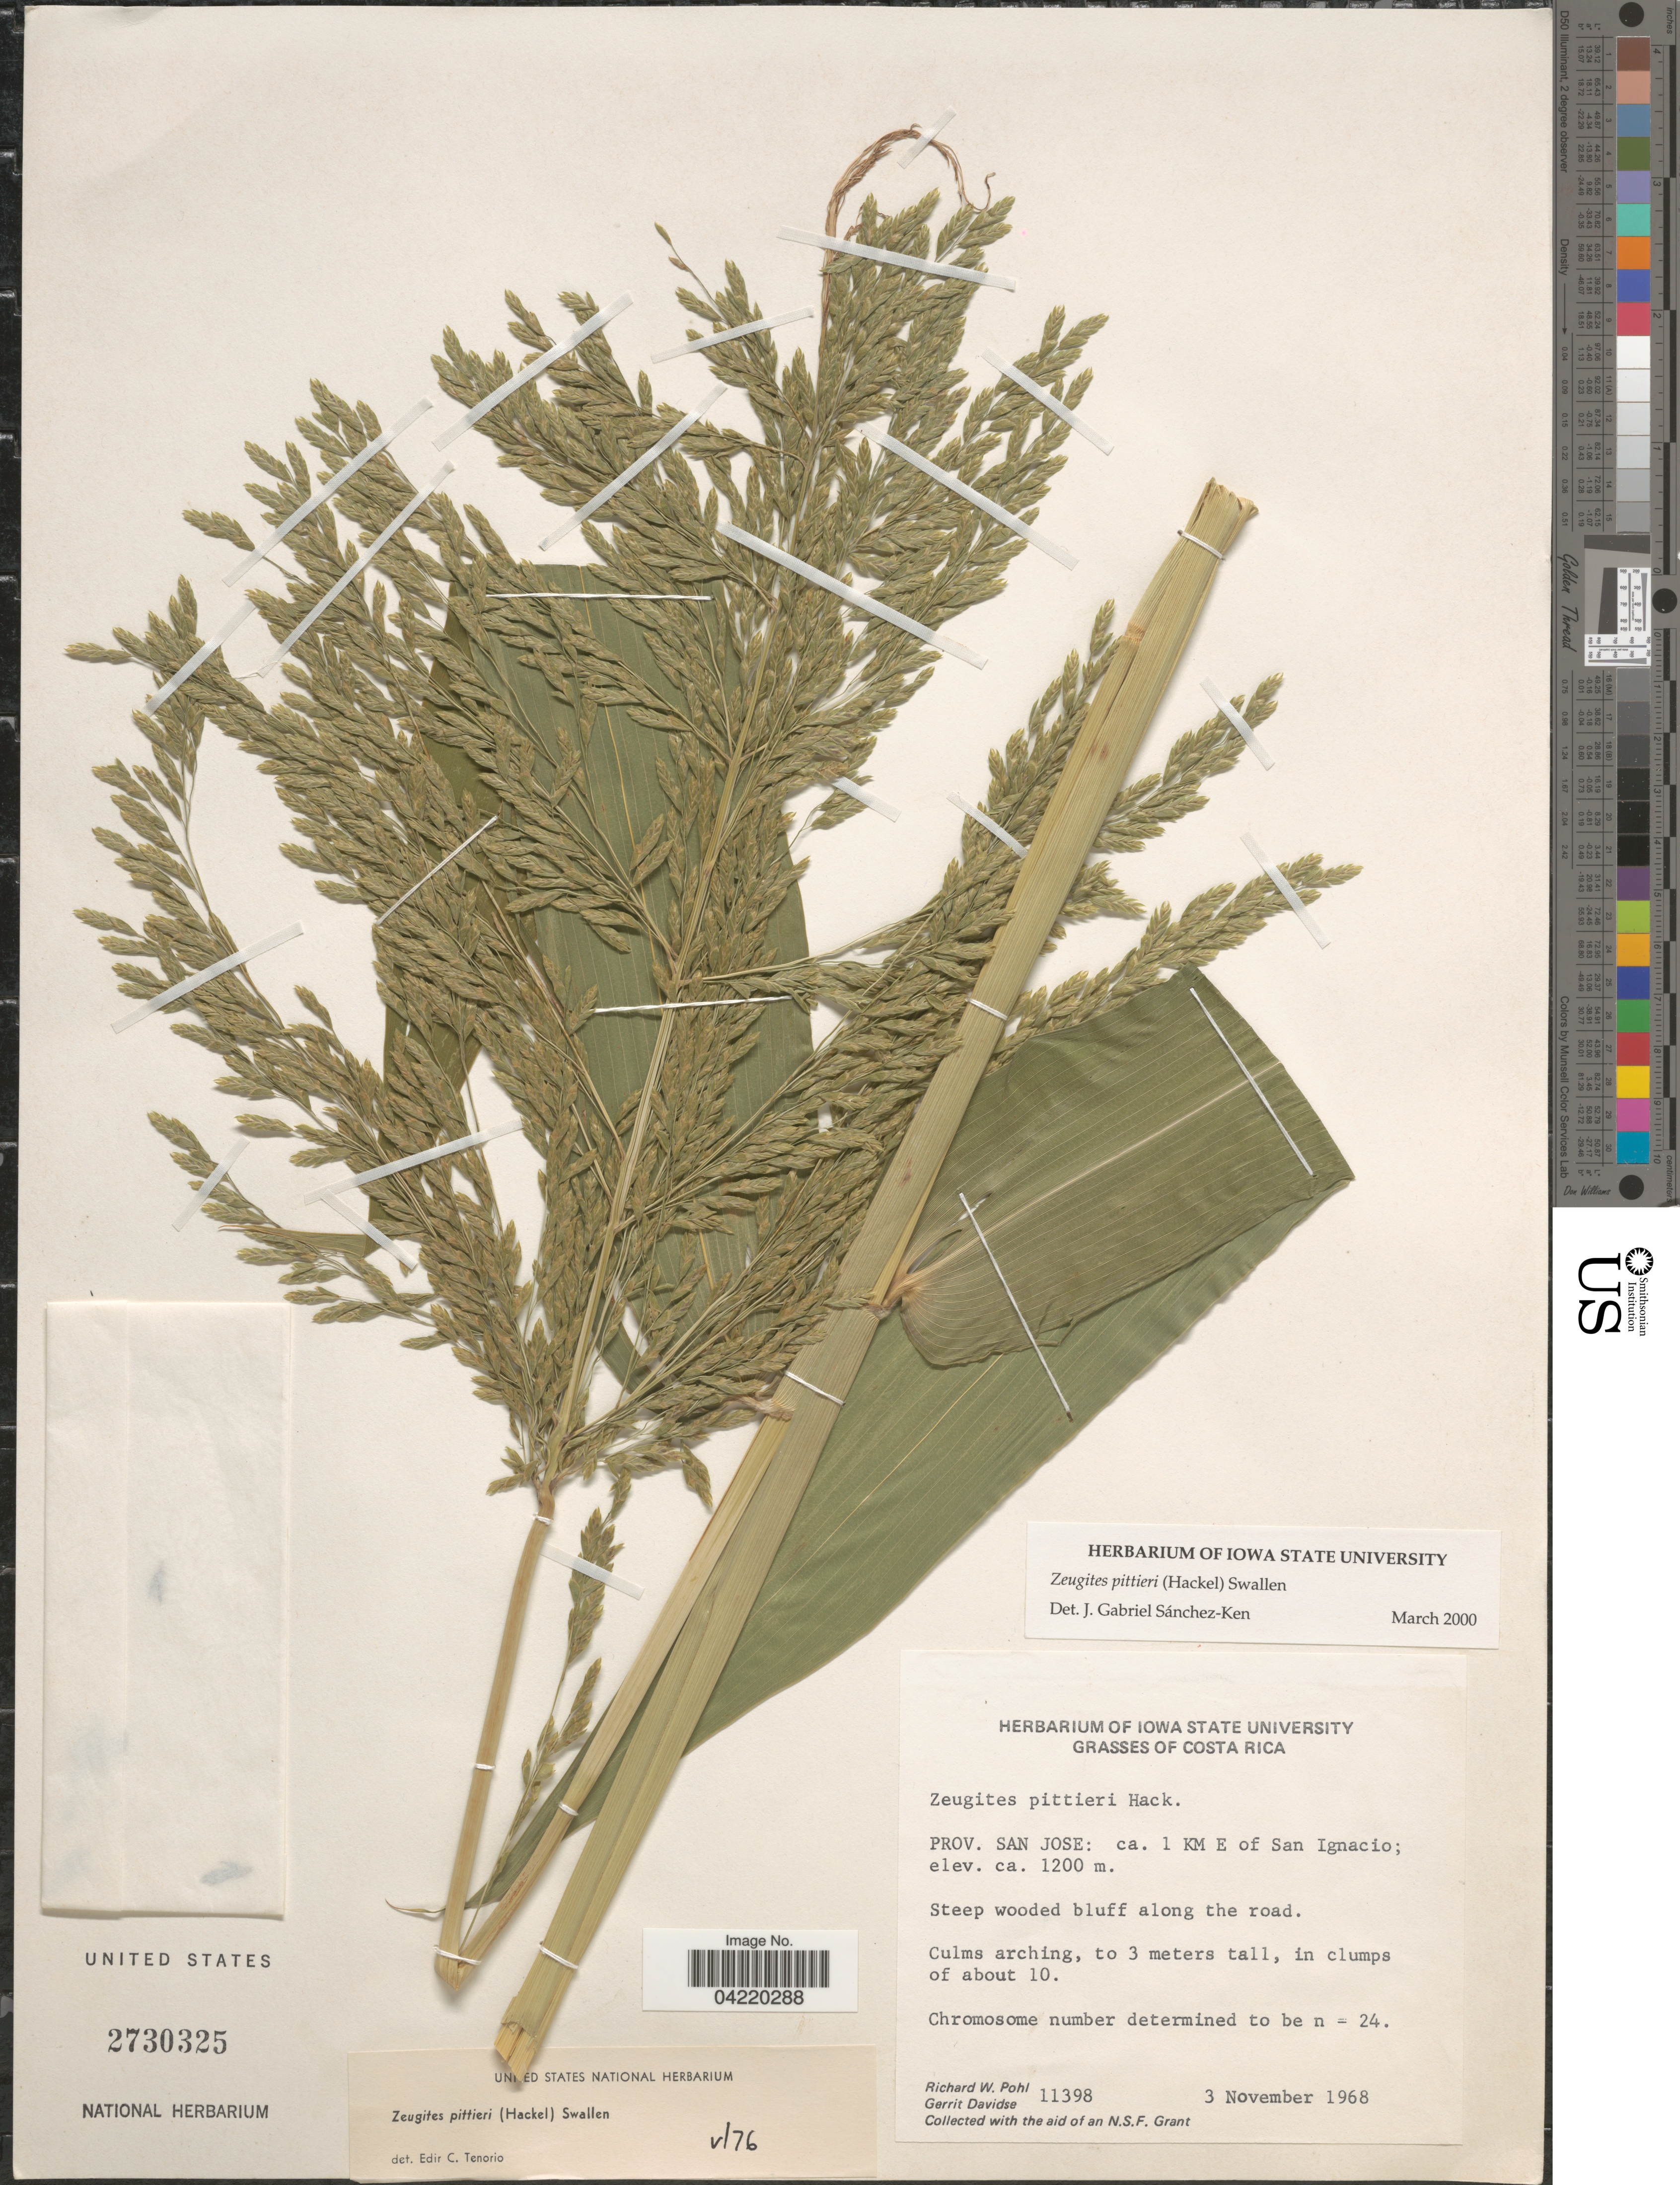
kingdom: Plantae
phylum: Tracheophyta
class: Liliopsida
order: Poales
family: Poaceae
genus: Zeugites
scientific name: Zeugites pittieri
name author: Hack.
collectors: R. W. Pohl & G. Davidse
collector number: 11398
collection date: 1968-11-03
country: Costa Rica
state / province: San José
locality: Ca. 1 KM E of San Ignacio.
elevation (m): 1200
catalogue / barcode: US 2730325